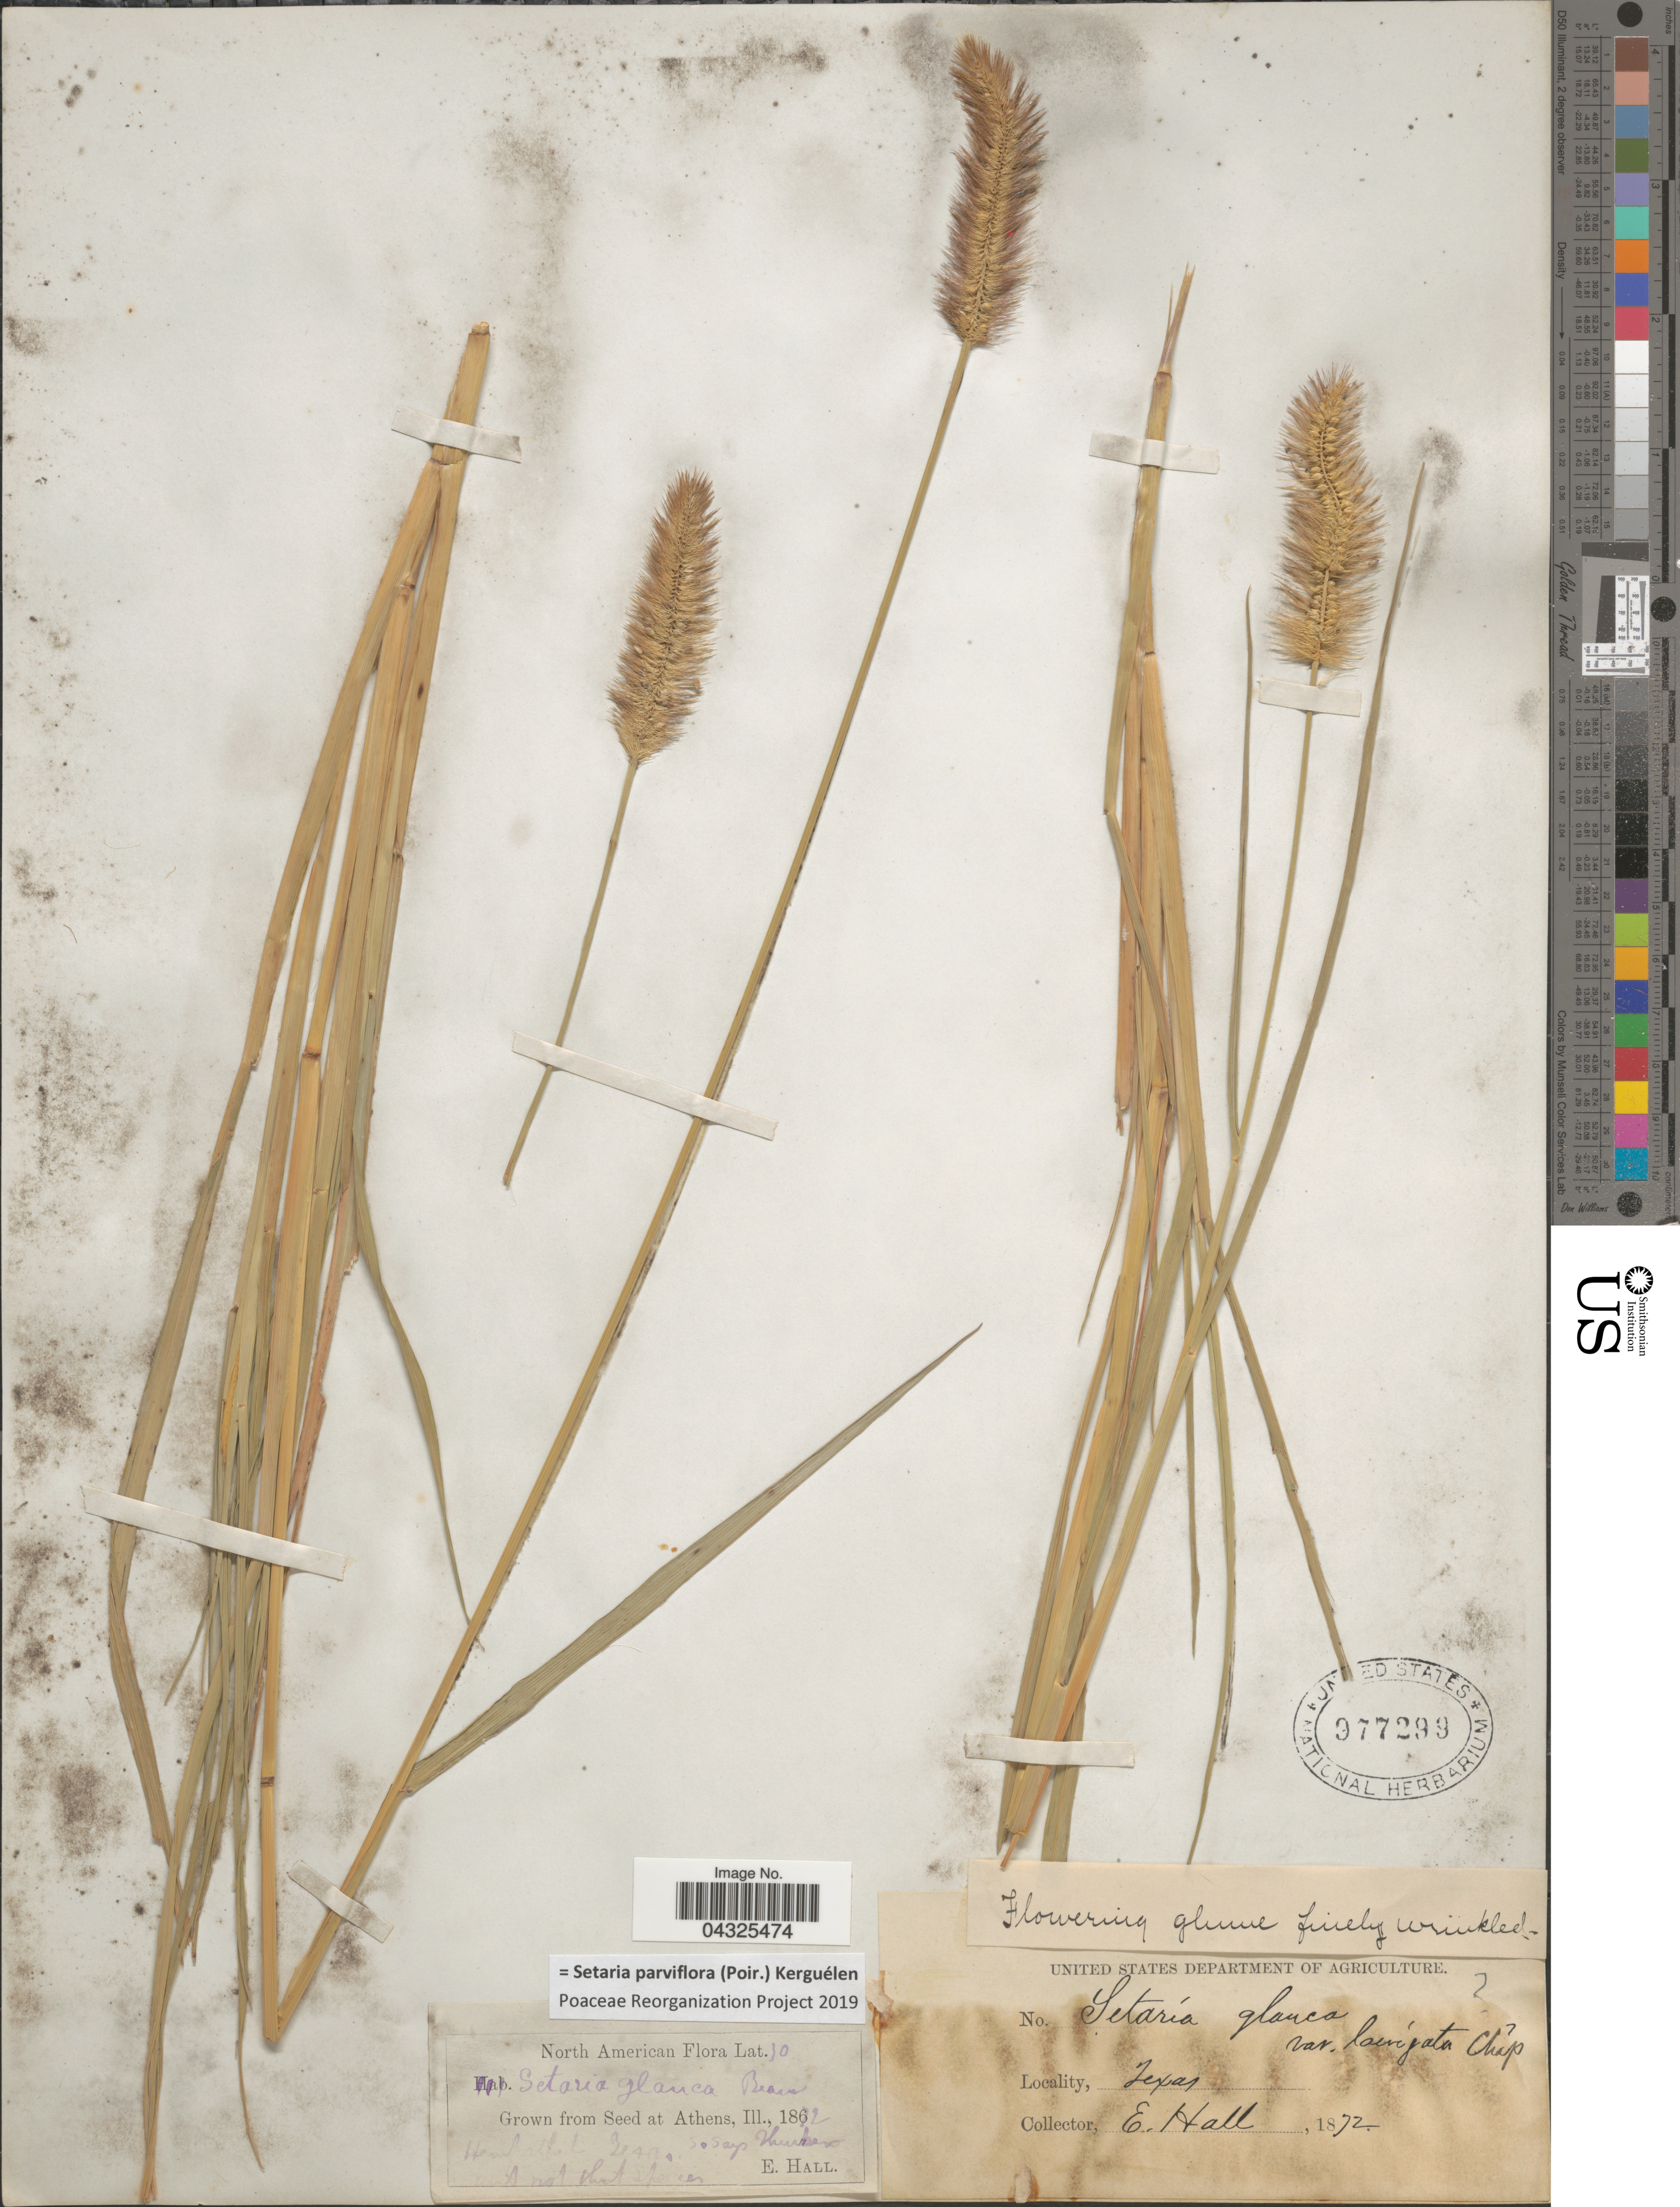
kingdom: Plantae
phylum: Tracheophyta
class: Liliopsida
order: Poales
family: Poaceae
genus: Setaria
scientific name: Setaria parviflora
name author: (Poir.) Kerguélen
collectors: E. Hall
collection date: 1872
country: United States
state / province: Texas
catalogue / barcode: US 977299